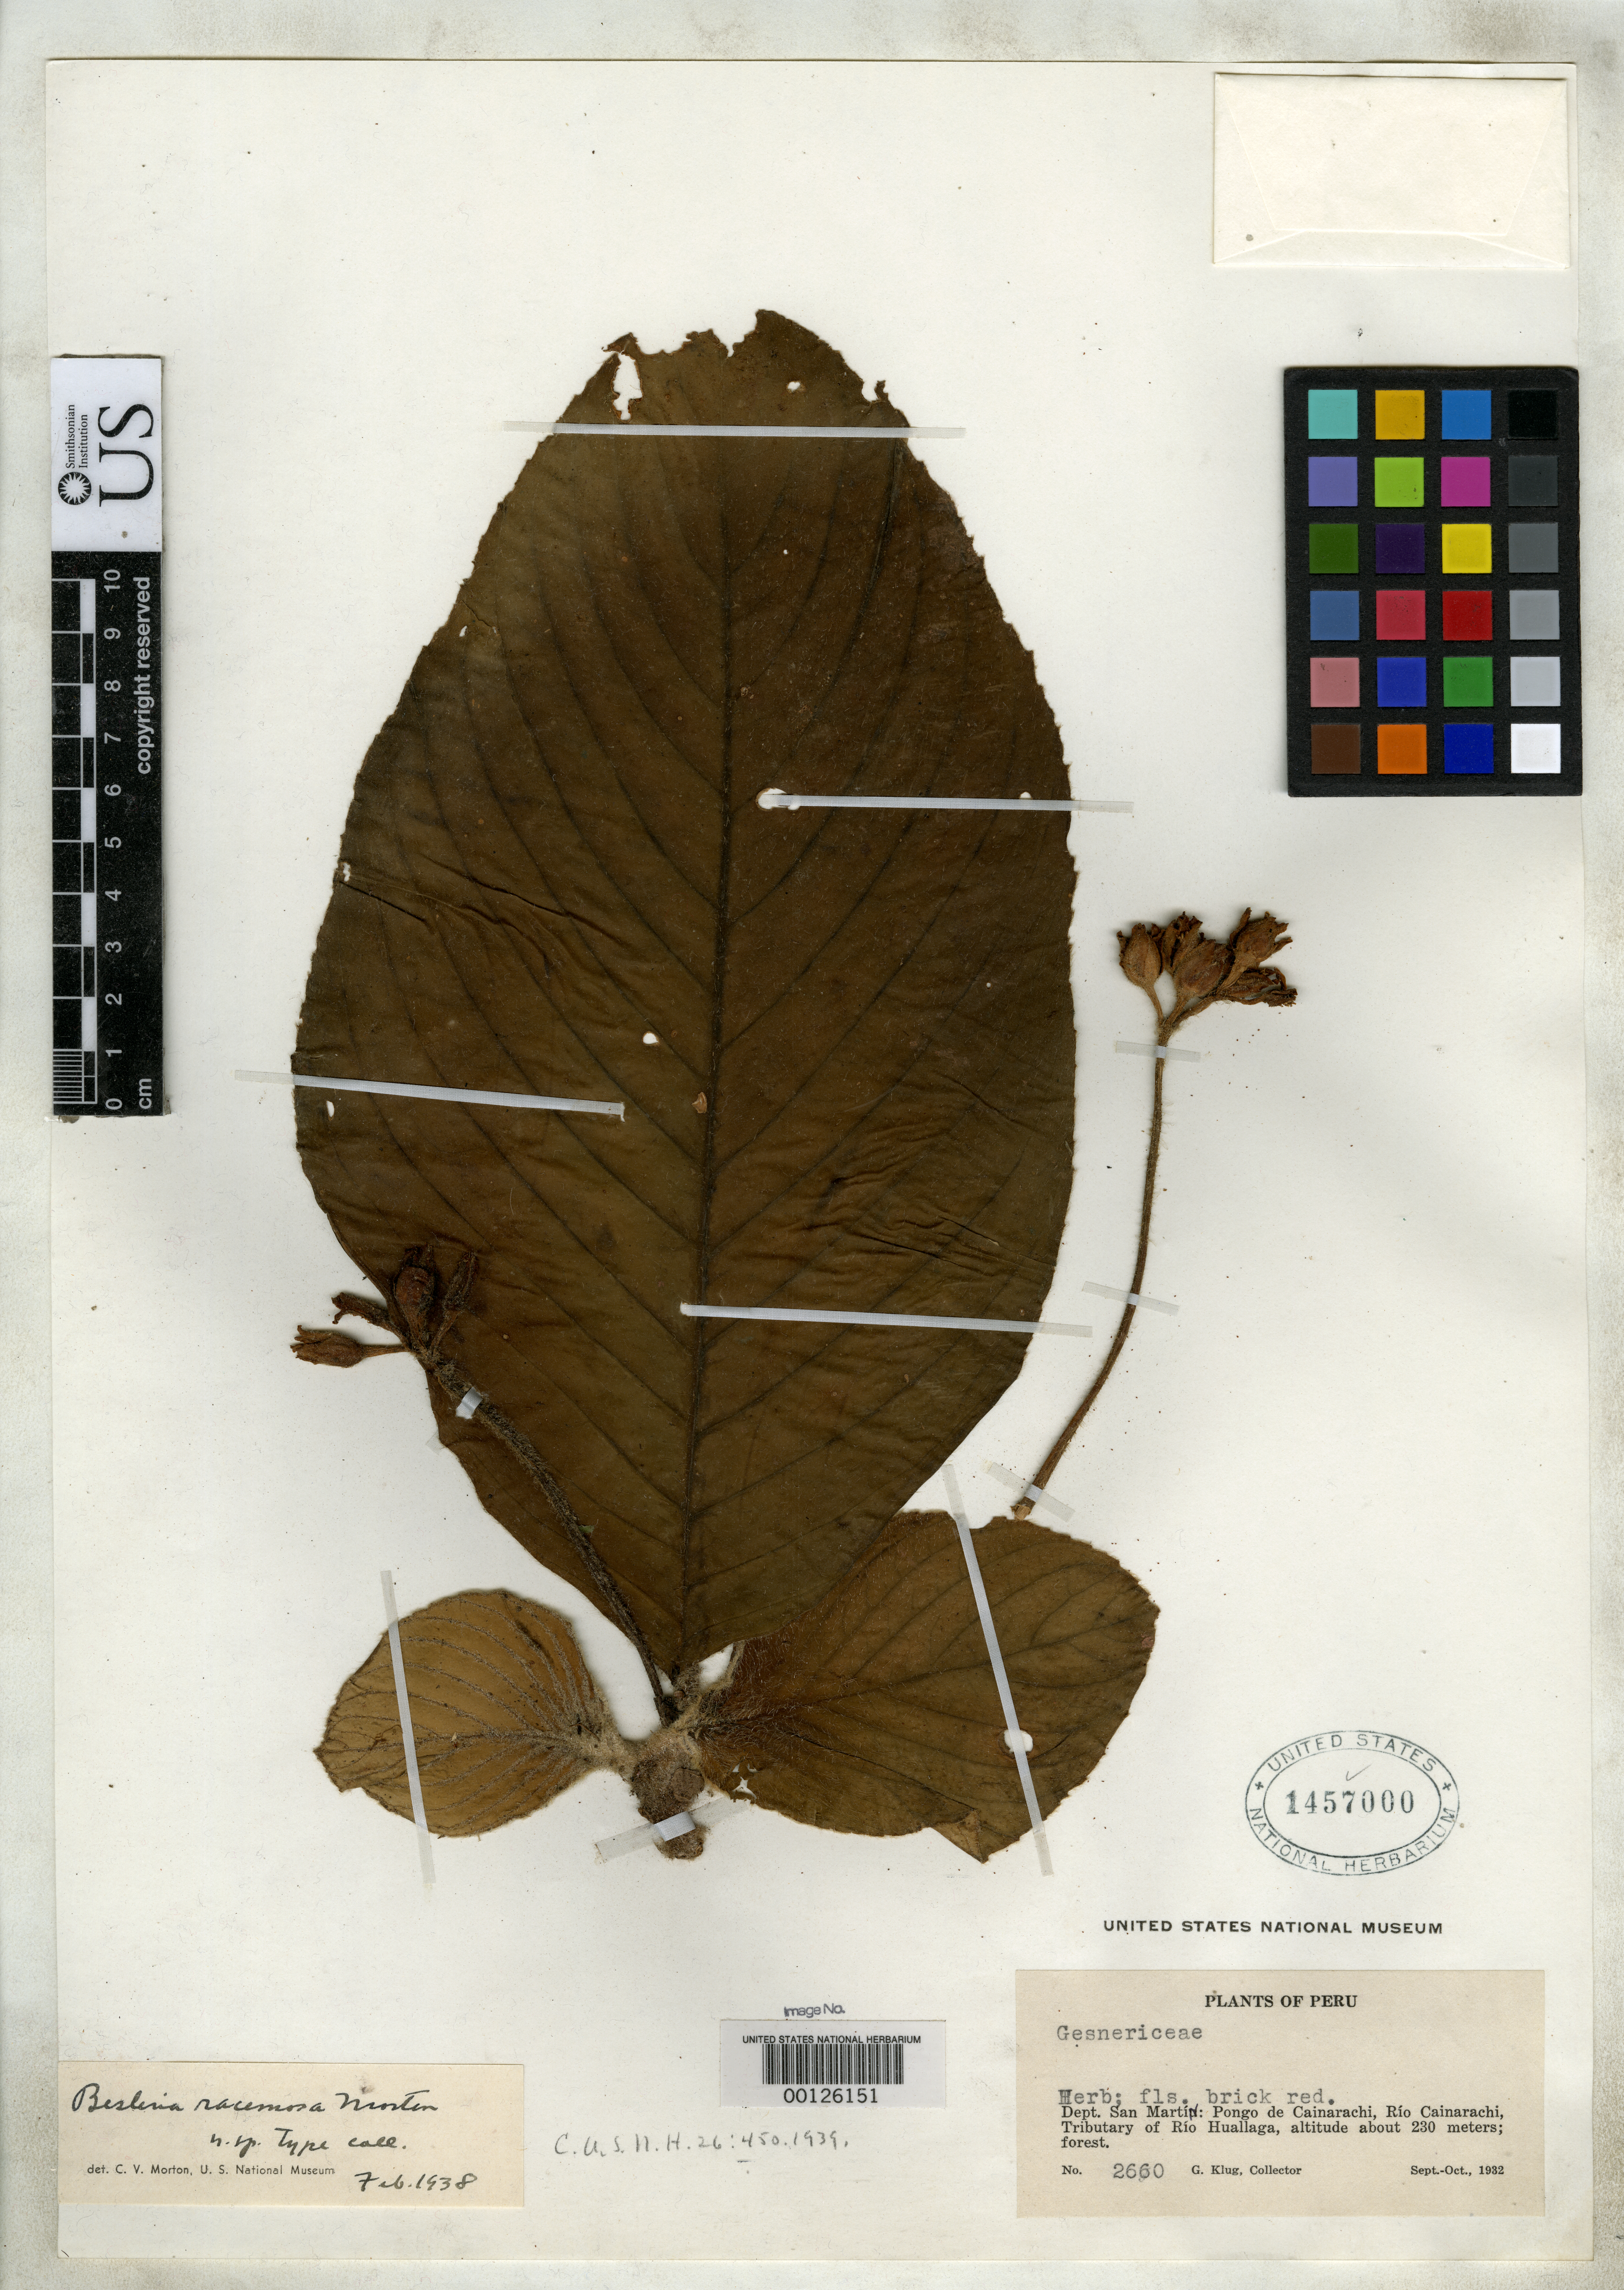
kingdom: Plantae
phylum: Tracheophyta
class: Magnoliopsida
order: Lamiales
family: Gesneriaceae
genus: Besleria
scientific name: Besleria racemosa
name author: C.V. Morton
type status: Isotype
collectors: G. Klug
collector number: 2660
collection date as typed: Sep 1922 to -- Oct 1932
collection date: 1922-09/1932-10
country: Peru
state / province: San Martín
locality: Pongo de Cainarachi, Rio Cainarachi.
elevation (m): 230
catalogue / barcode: US 1457000